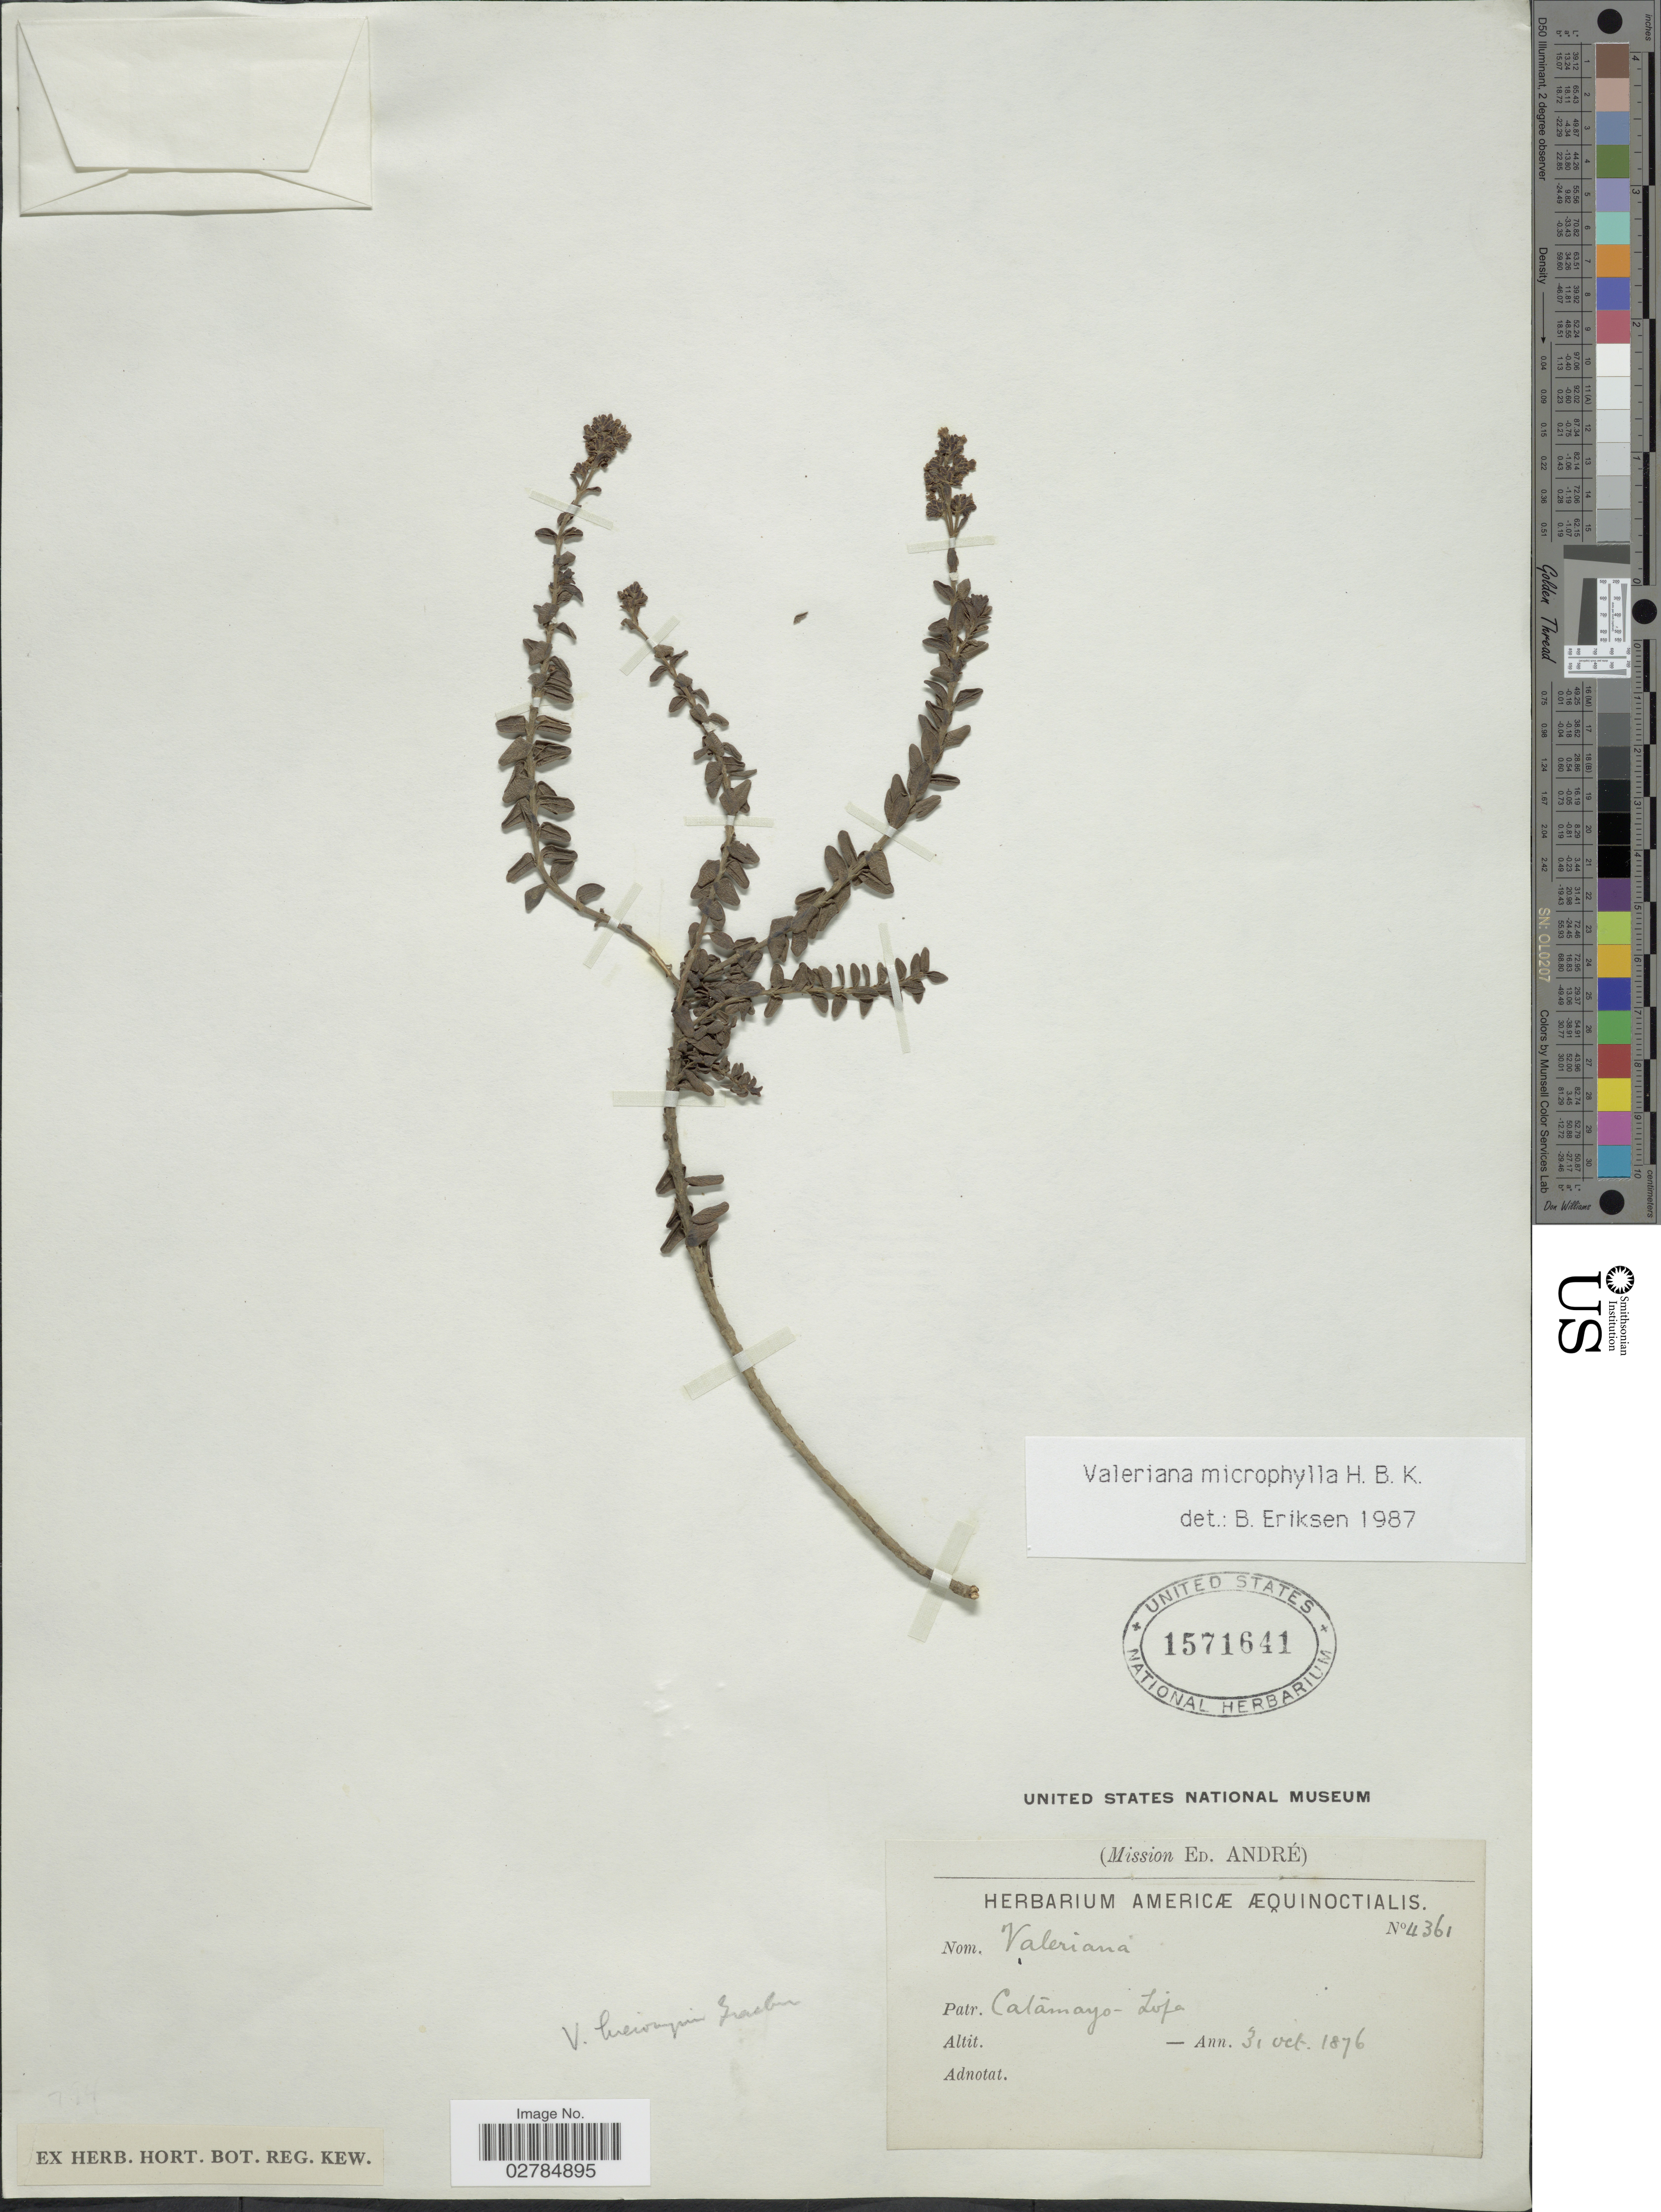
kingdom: Plantae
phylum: Tracheophyta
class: Magnoliopsida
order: Dipsacales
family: Caprifoliaceae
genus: Valeriana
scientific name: Valeriana microphylla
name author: Kunth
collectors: É. F. André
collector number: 4361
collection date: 1876-10-31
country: Ecuador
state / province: Loja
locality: Patr. Catamayo.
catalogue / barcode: US 1571641